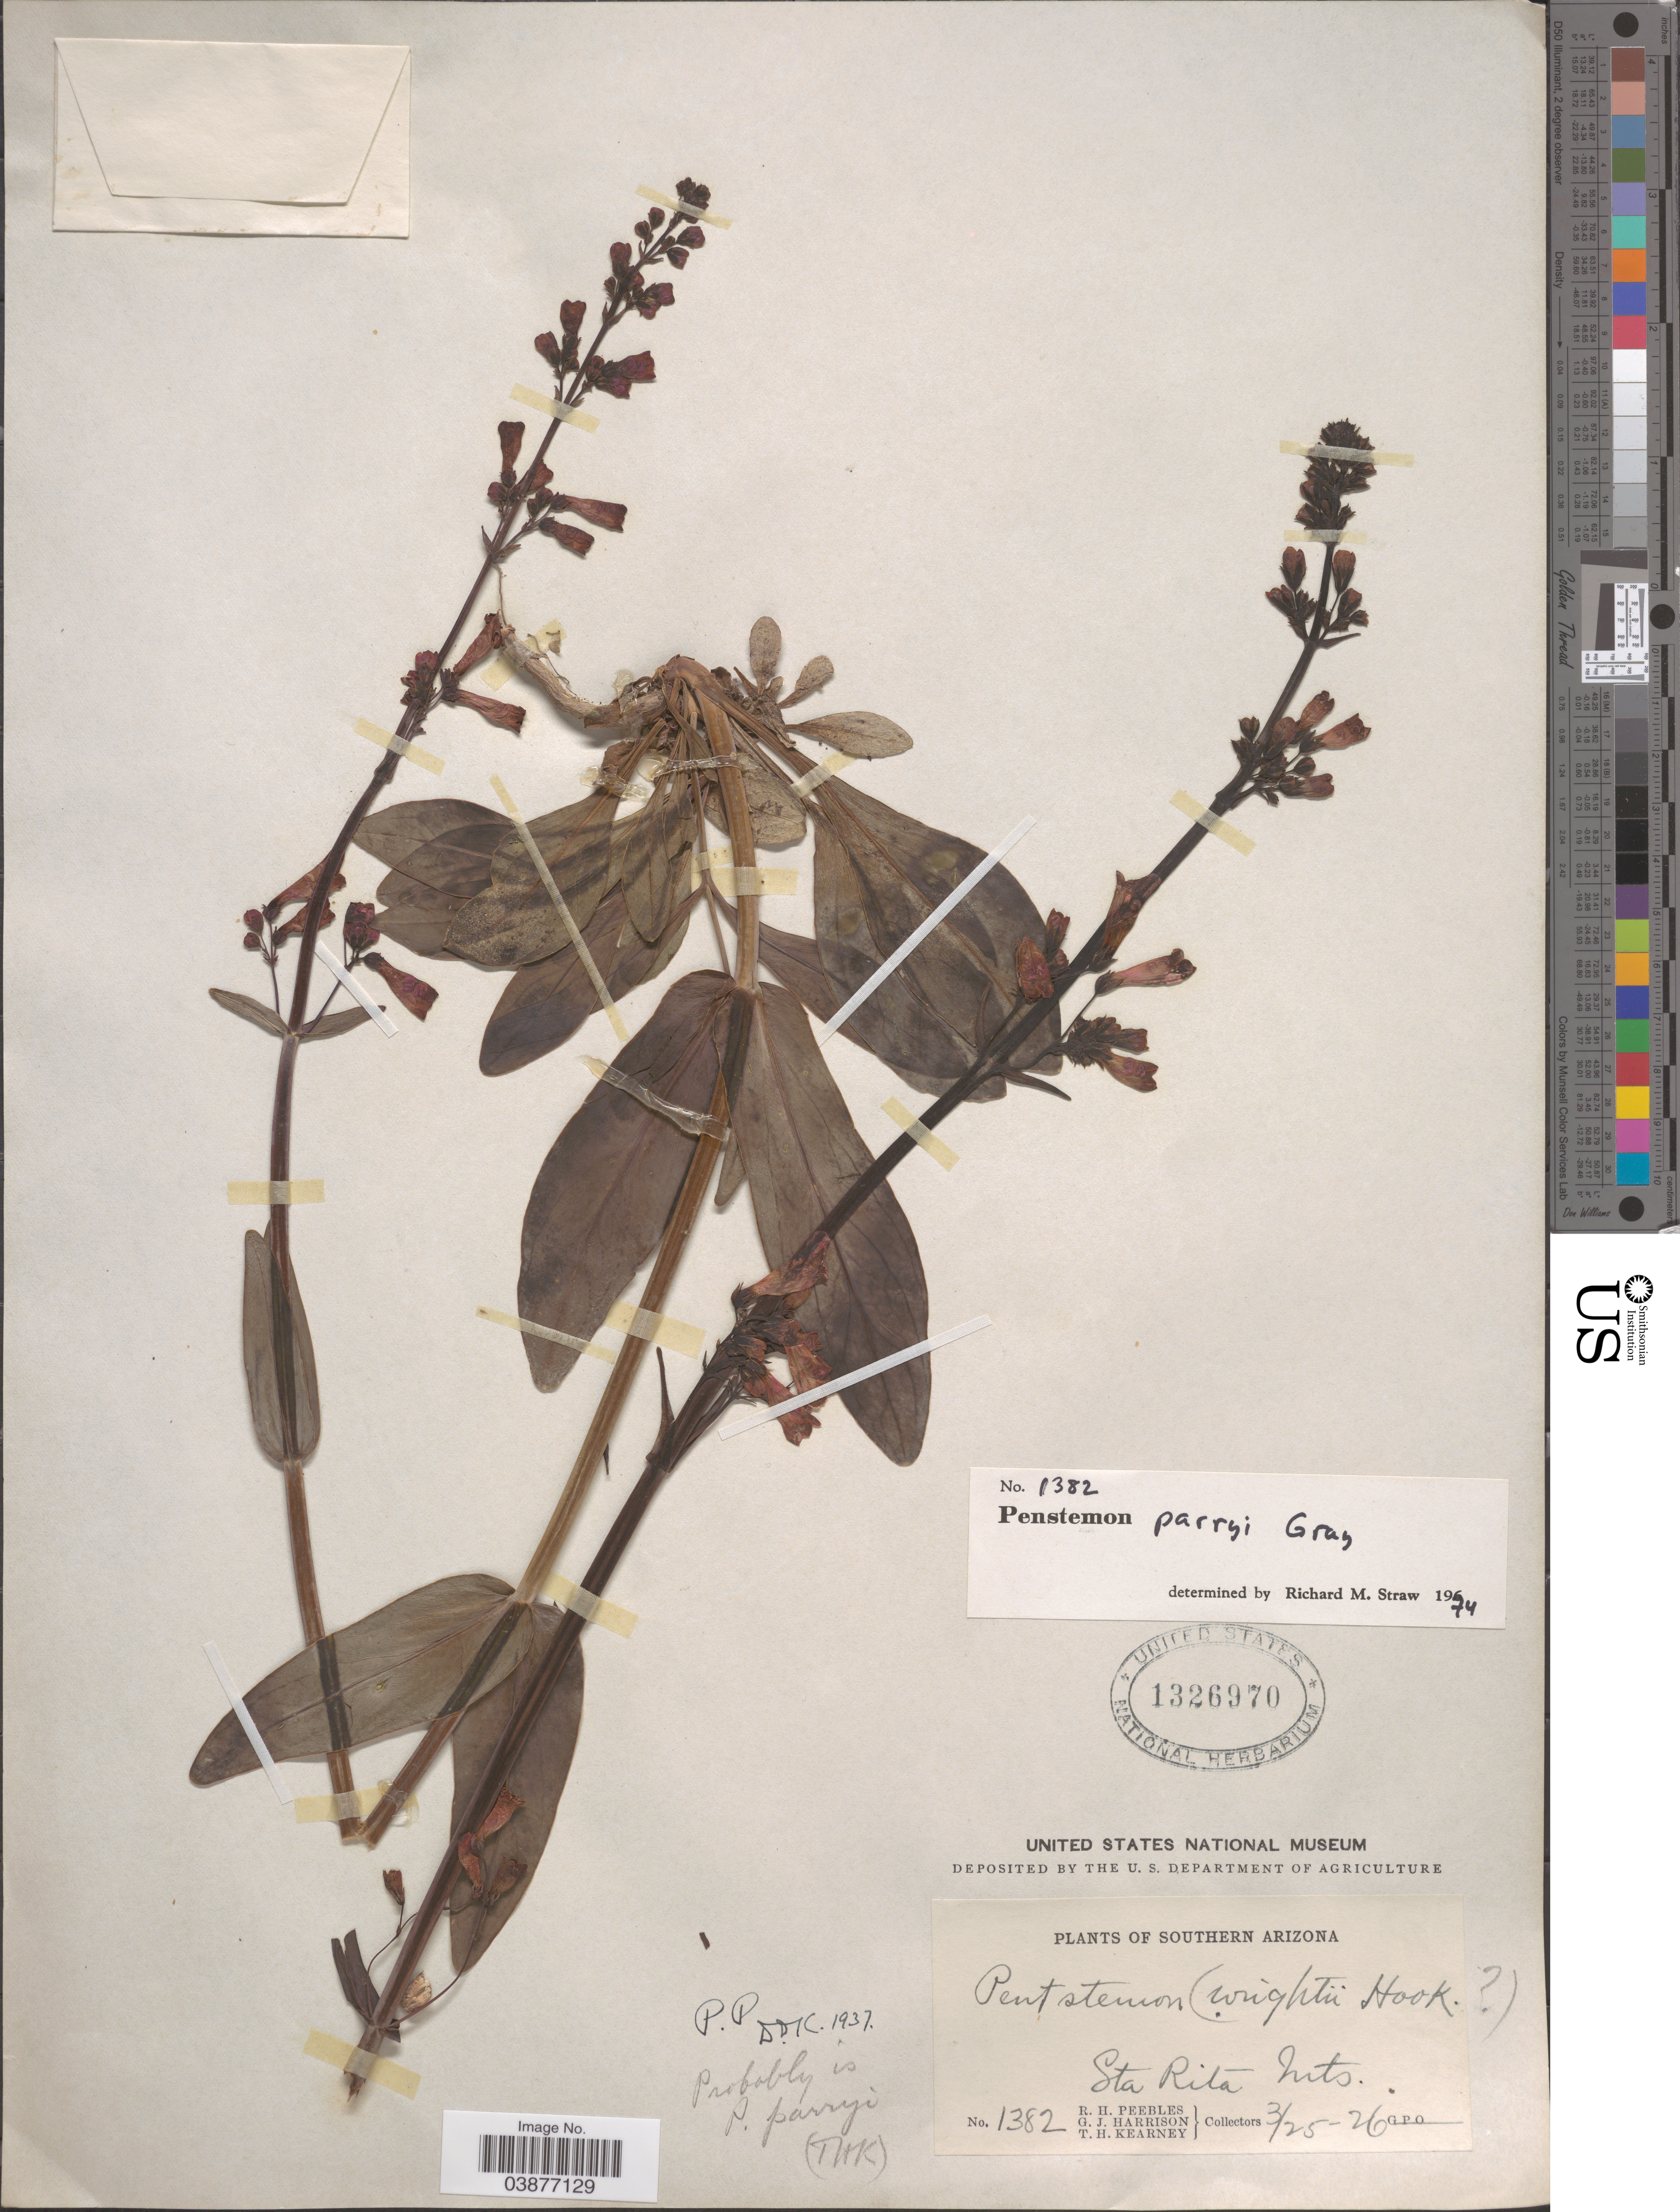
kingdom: Plantae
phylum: Tracheophyta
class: Magnoliopsida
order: Lamiales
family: Plantaginaceae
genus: Penstemon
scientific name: Penstemon parryi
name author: A. Gray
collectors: R. H. Peebles, G. J. Harrison & T. H. Kearney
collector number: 1382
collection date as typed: Transcribed d/m/y: 25/3/26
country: United States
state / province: Arizona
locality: Southern Arizona. Sta Rita Mts.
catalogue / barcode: US 1326970